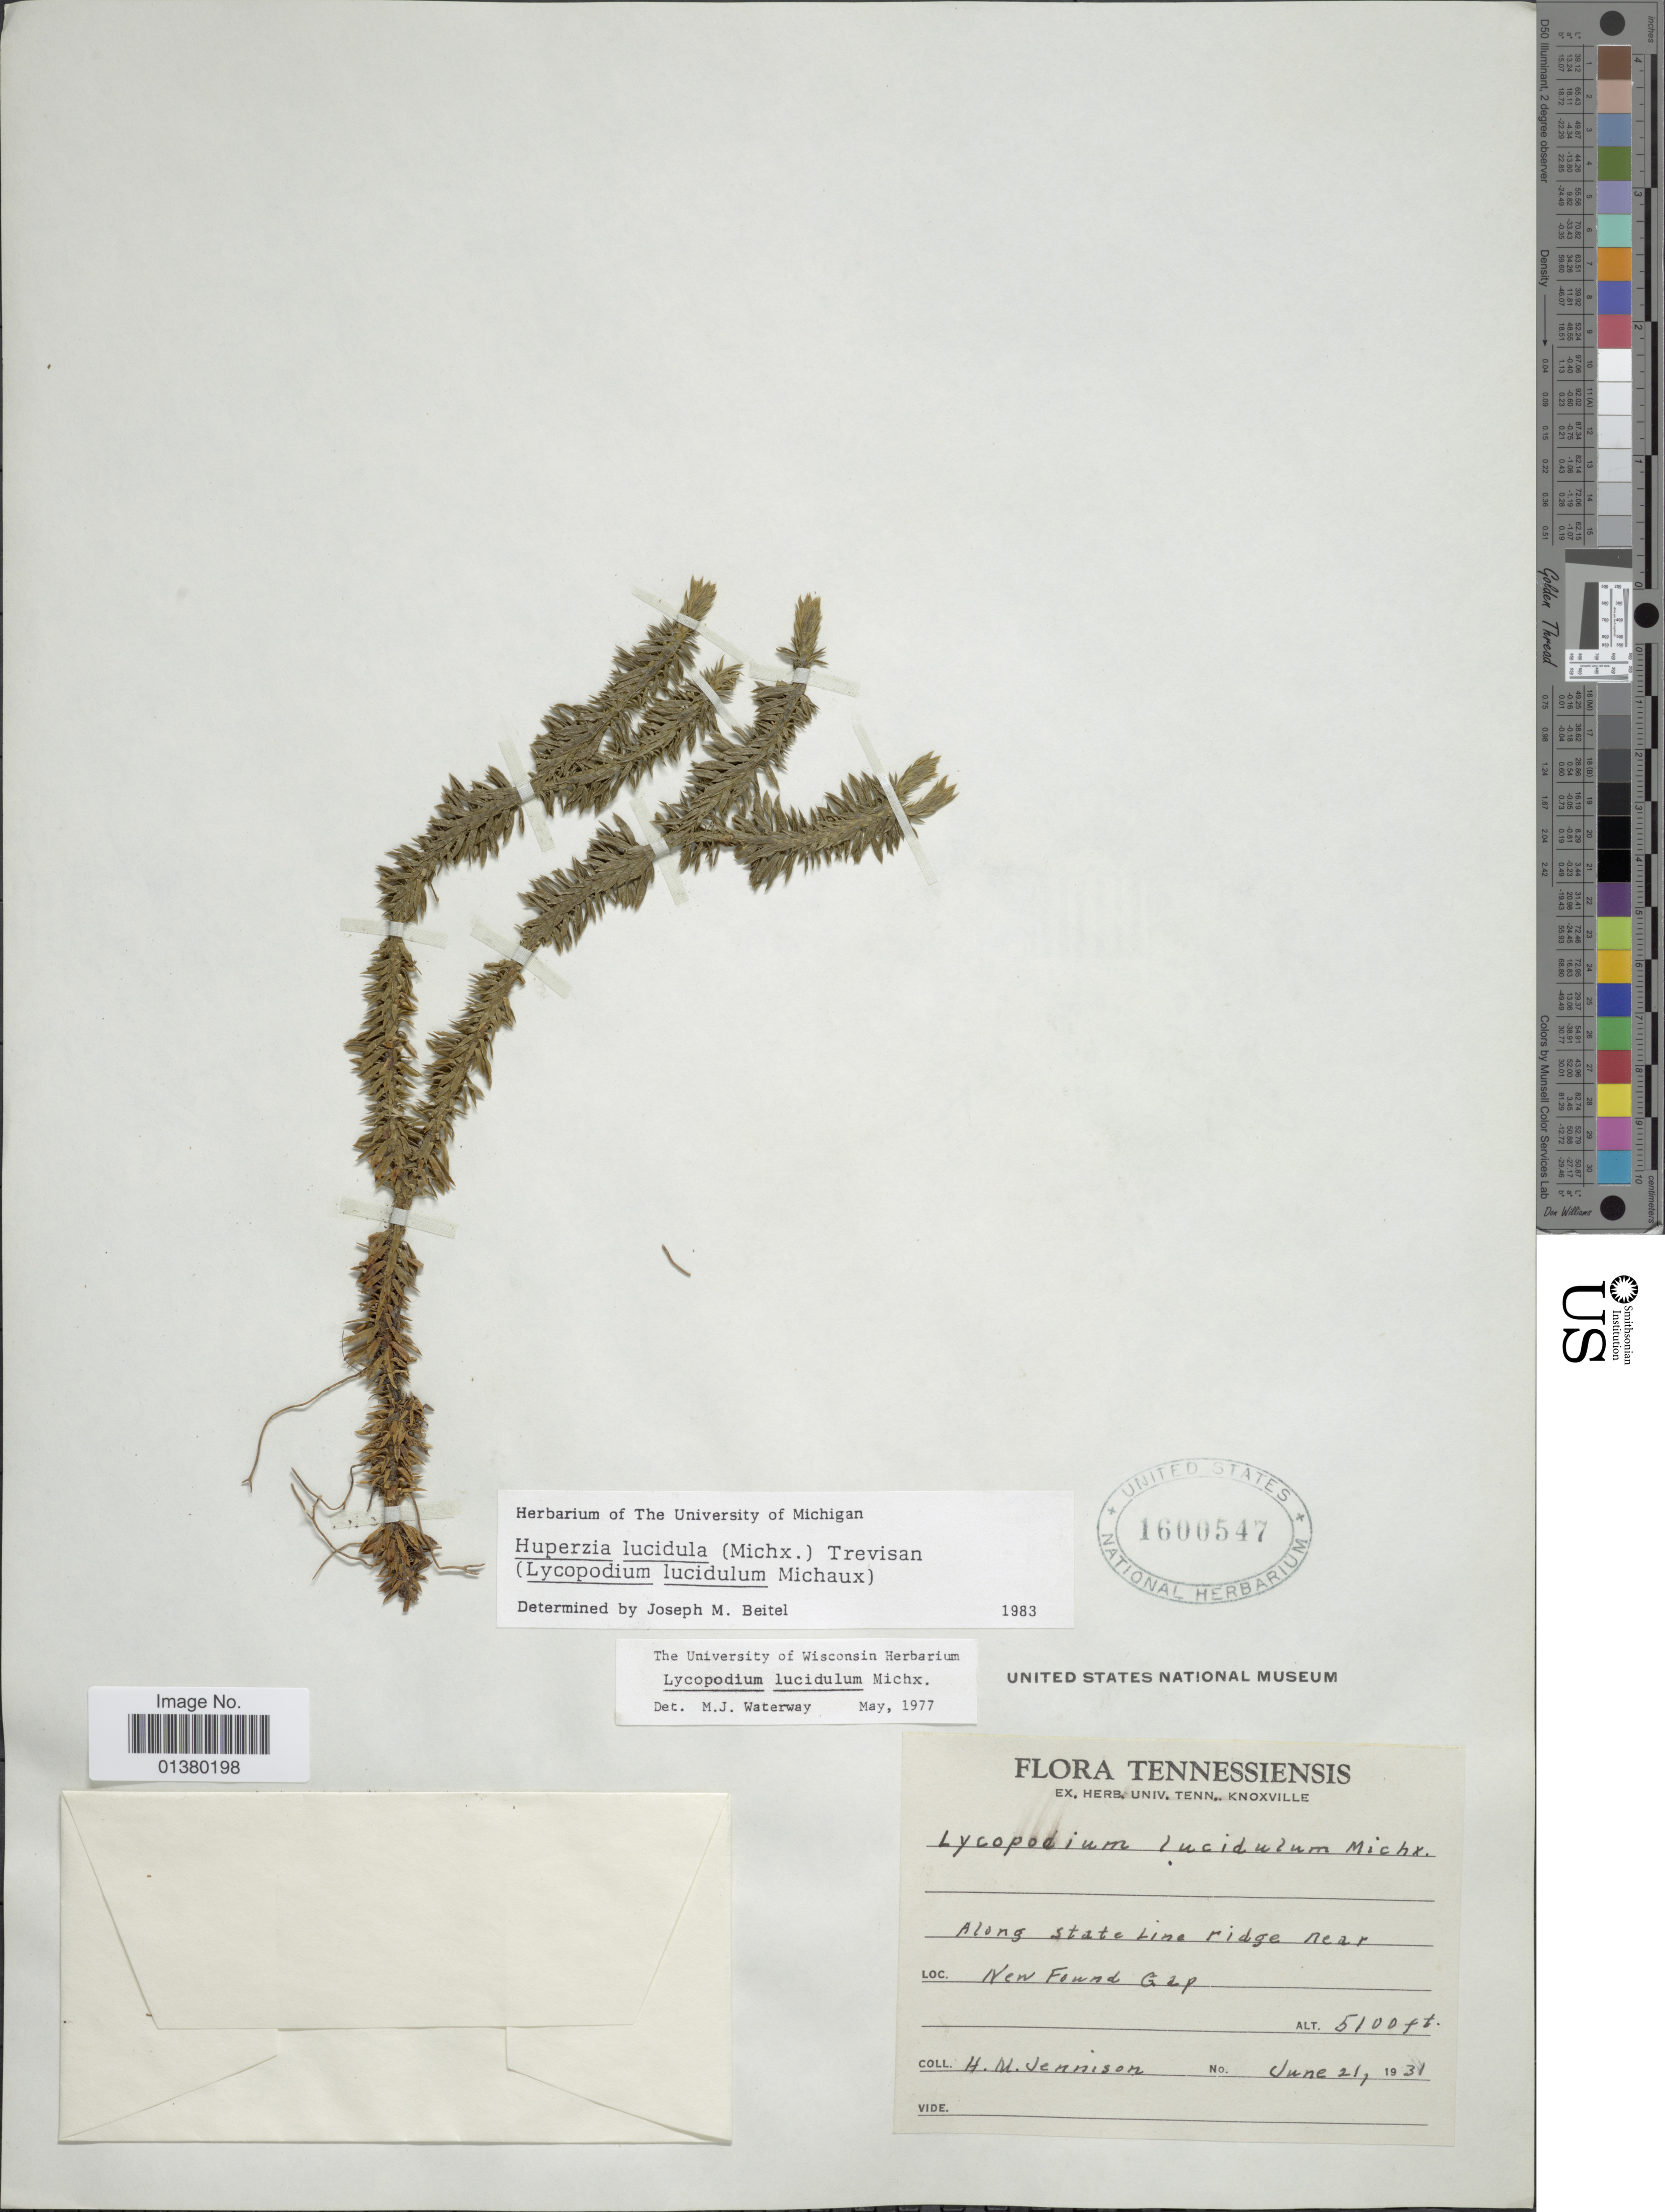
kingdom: Plantae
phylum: Tracheophyta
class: Lycopodiopsida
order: Lycopodiales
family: Lycopodiaceae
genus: Huperzia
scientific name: Huperzia lucidula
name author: (Michx.) Trevis.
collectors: H. Jennison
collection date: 1931-06-21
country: United States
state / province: Tennessee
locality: Along state line ridge near New Found Gap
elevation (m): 1554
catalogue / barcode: US 1600547